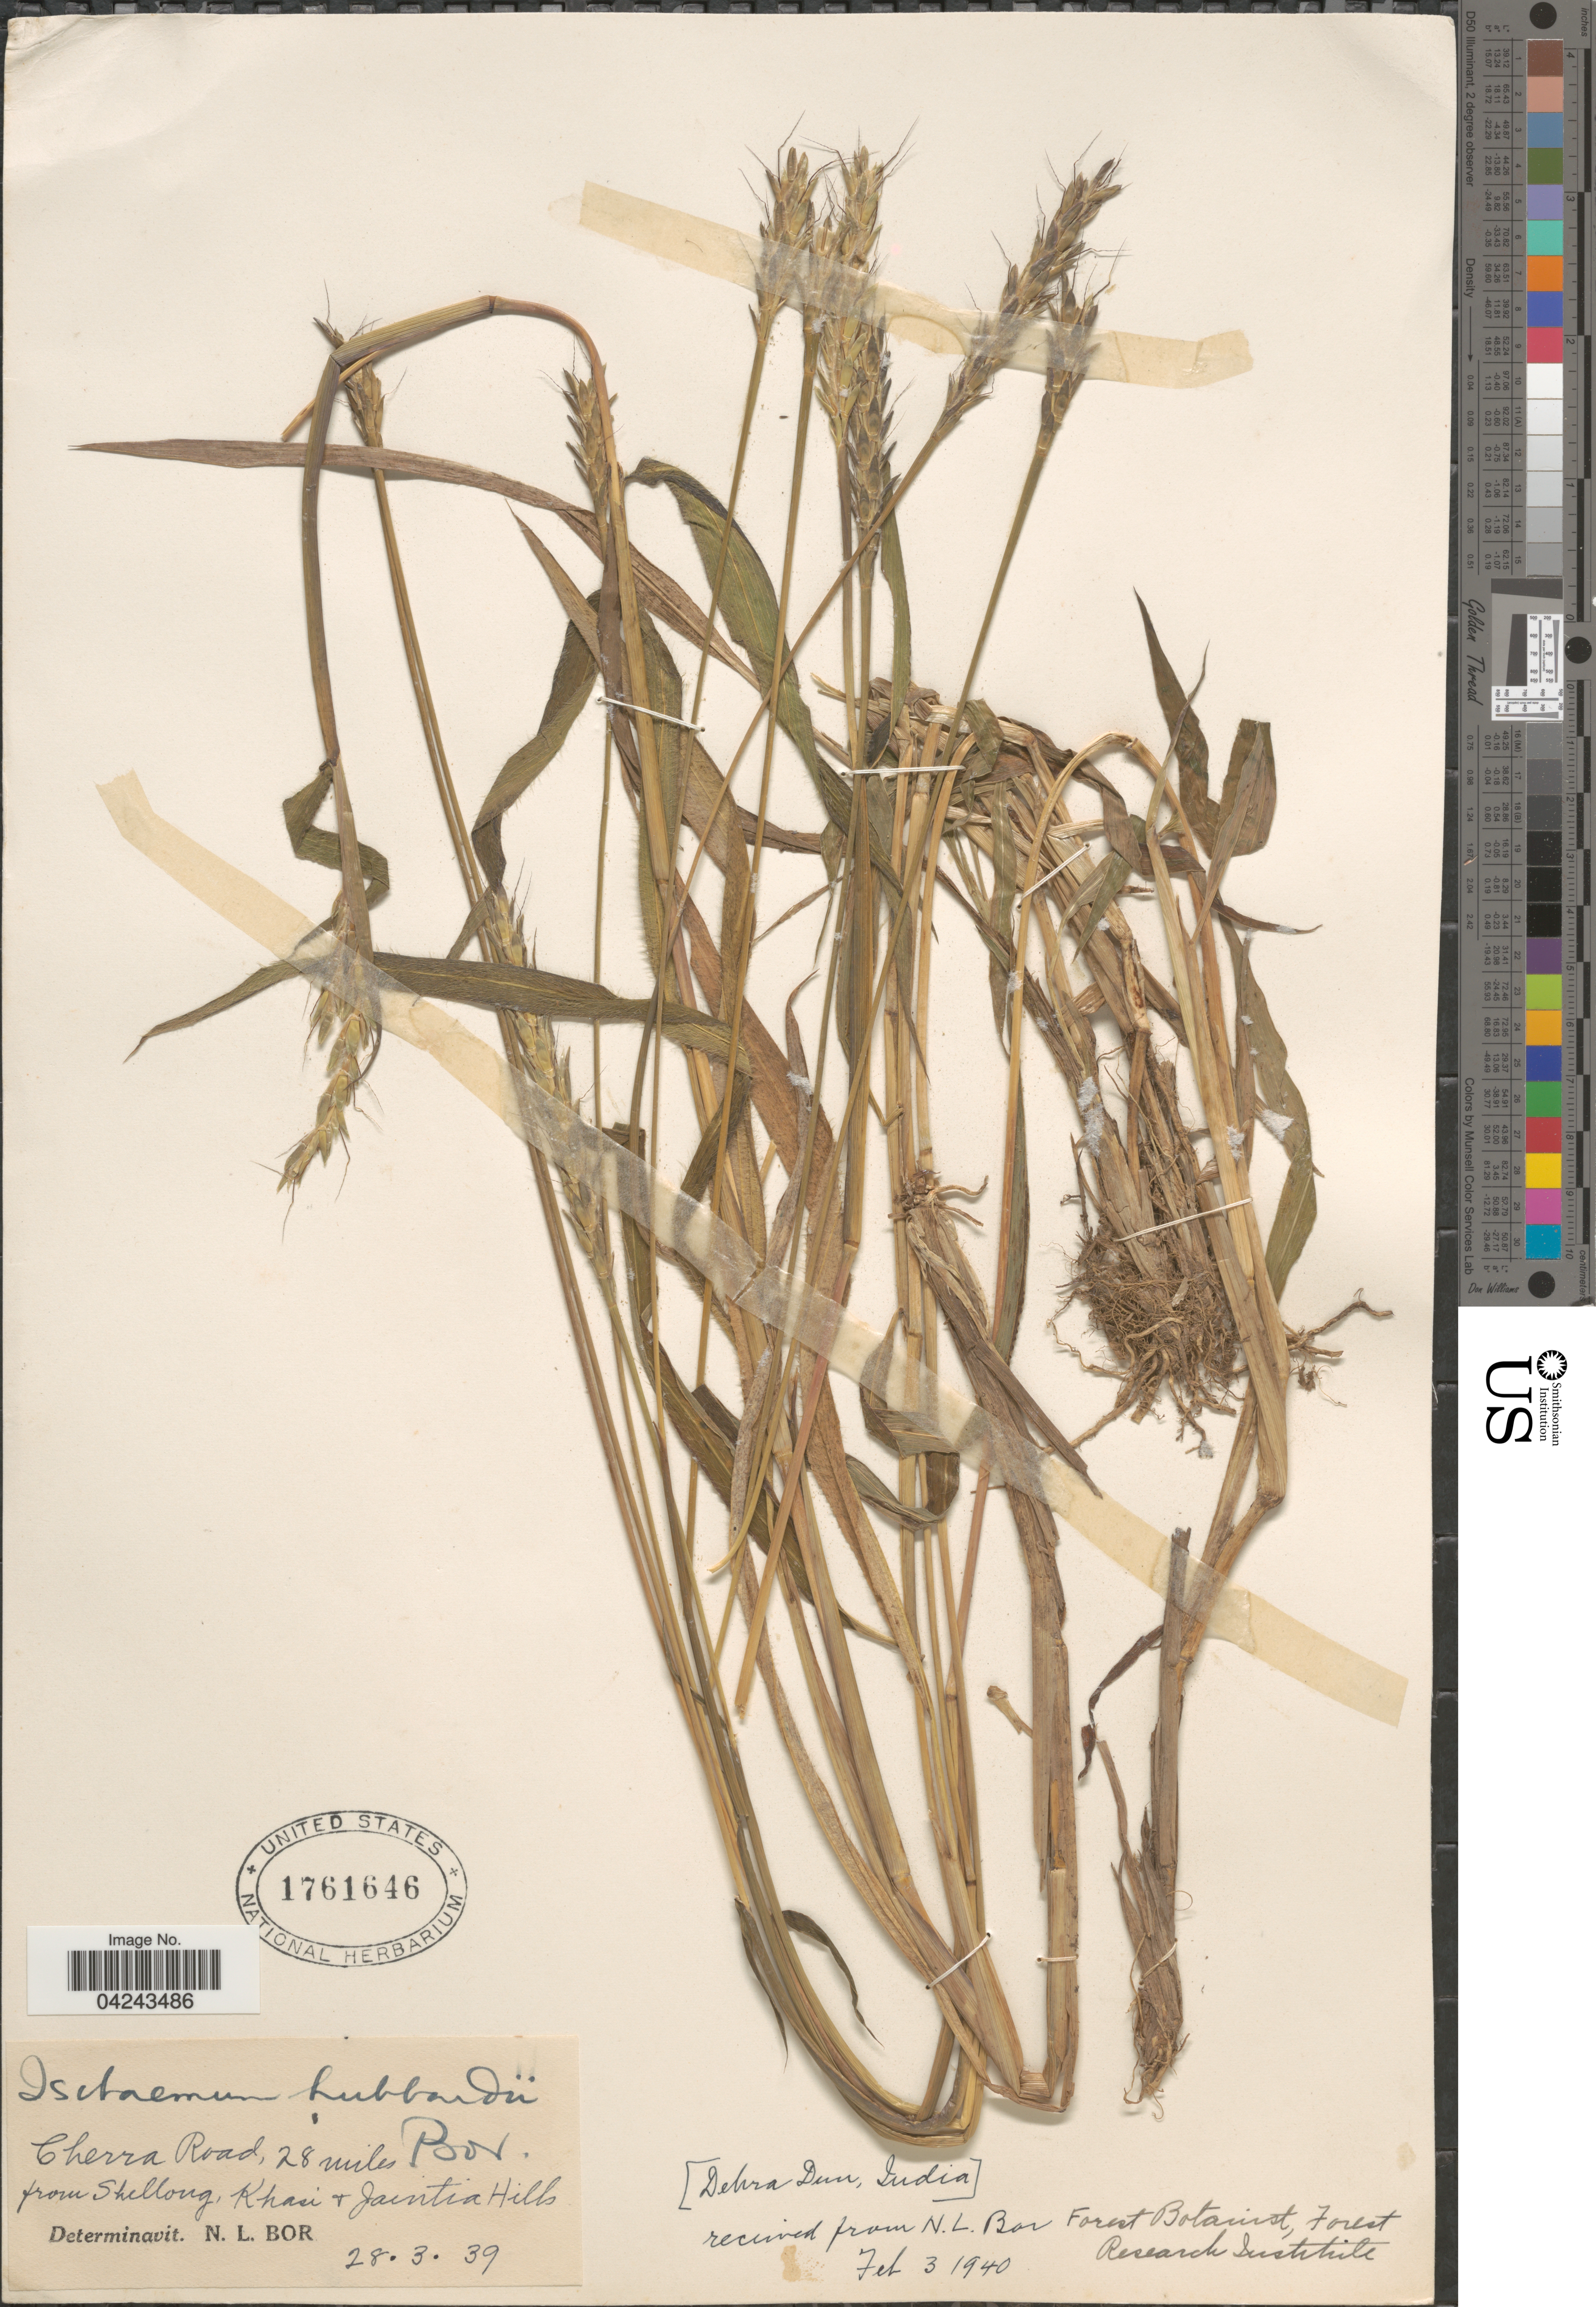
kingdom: Plantae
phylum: Tracheophyta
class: Liliopsida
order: Poales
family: Poaceae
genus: Ischaemum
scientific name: Ischaemum hubbardii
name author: Bor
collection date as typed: Transcribed d/m/y: 28/3/39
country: India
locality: Cherra Road, 28 miles from Shillong, Khasi + Jaintia Hills.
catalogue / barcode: US 1761646